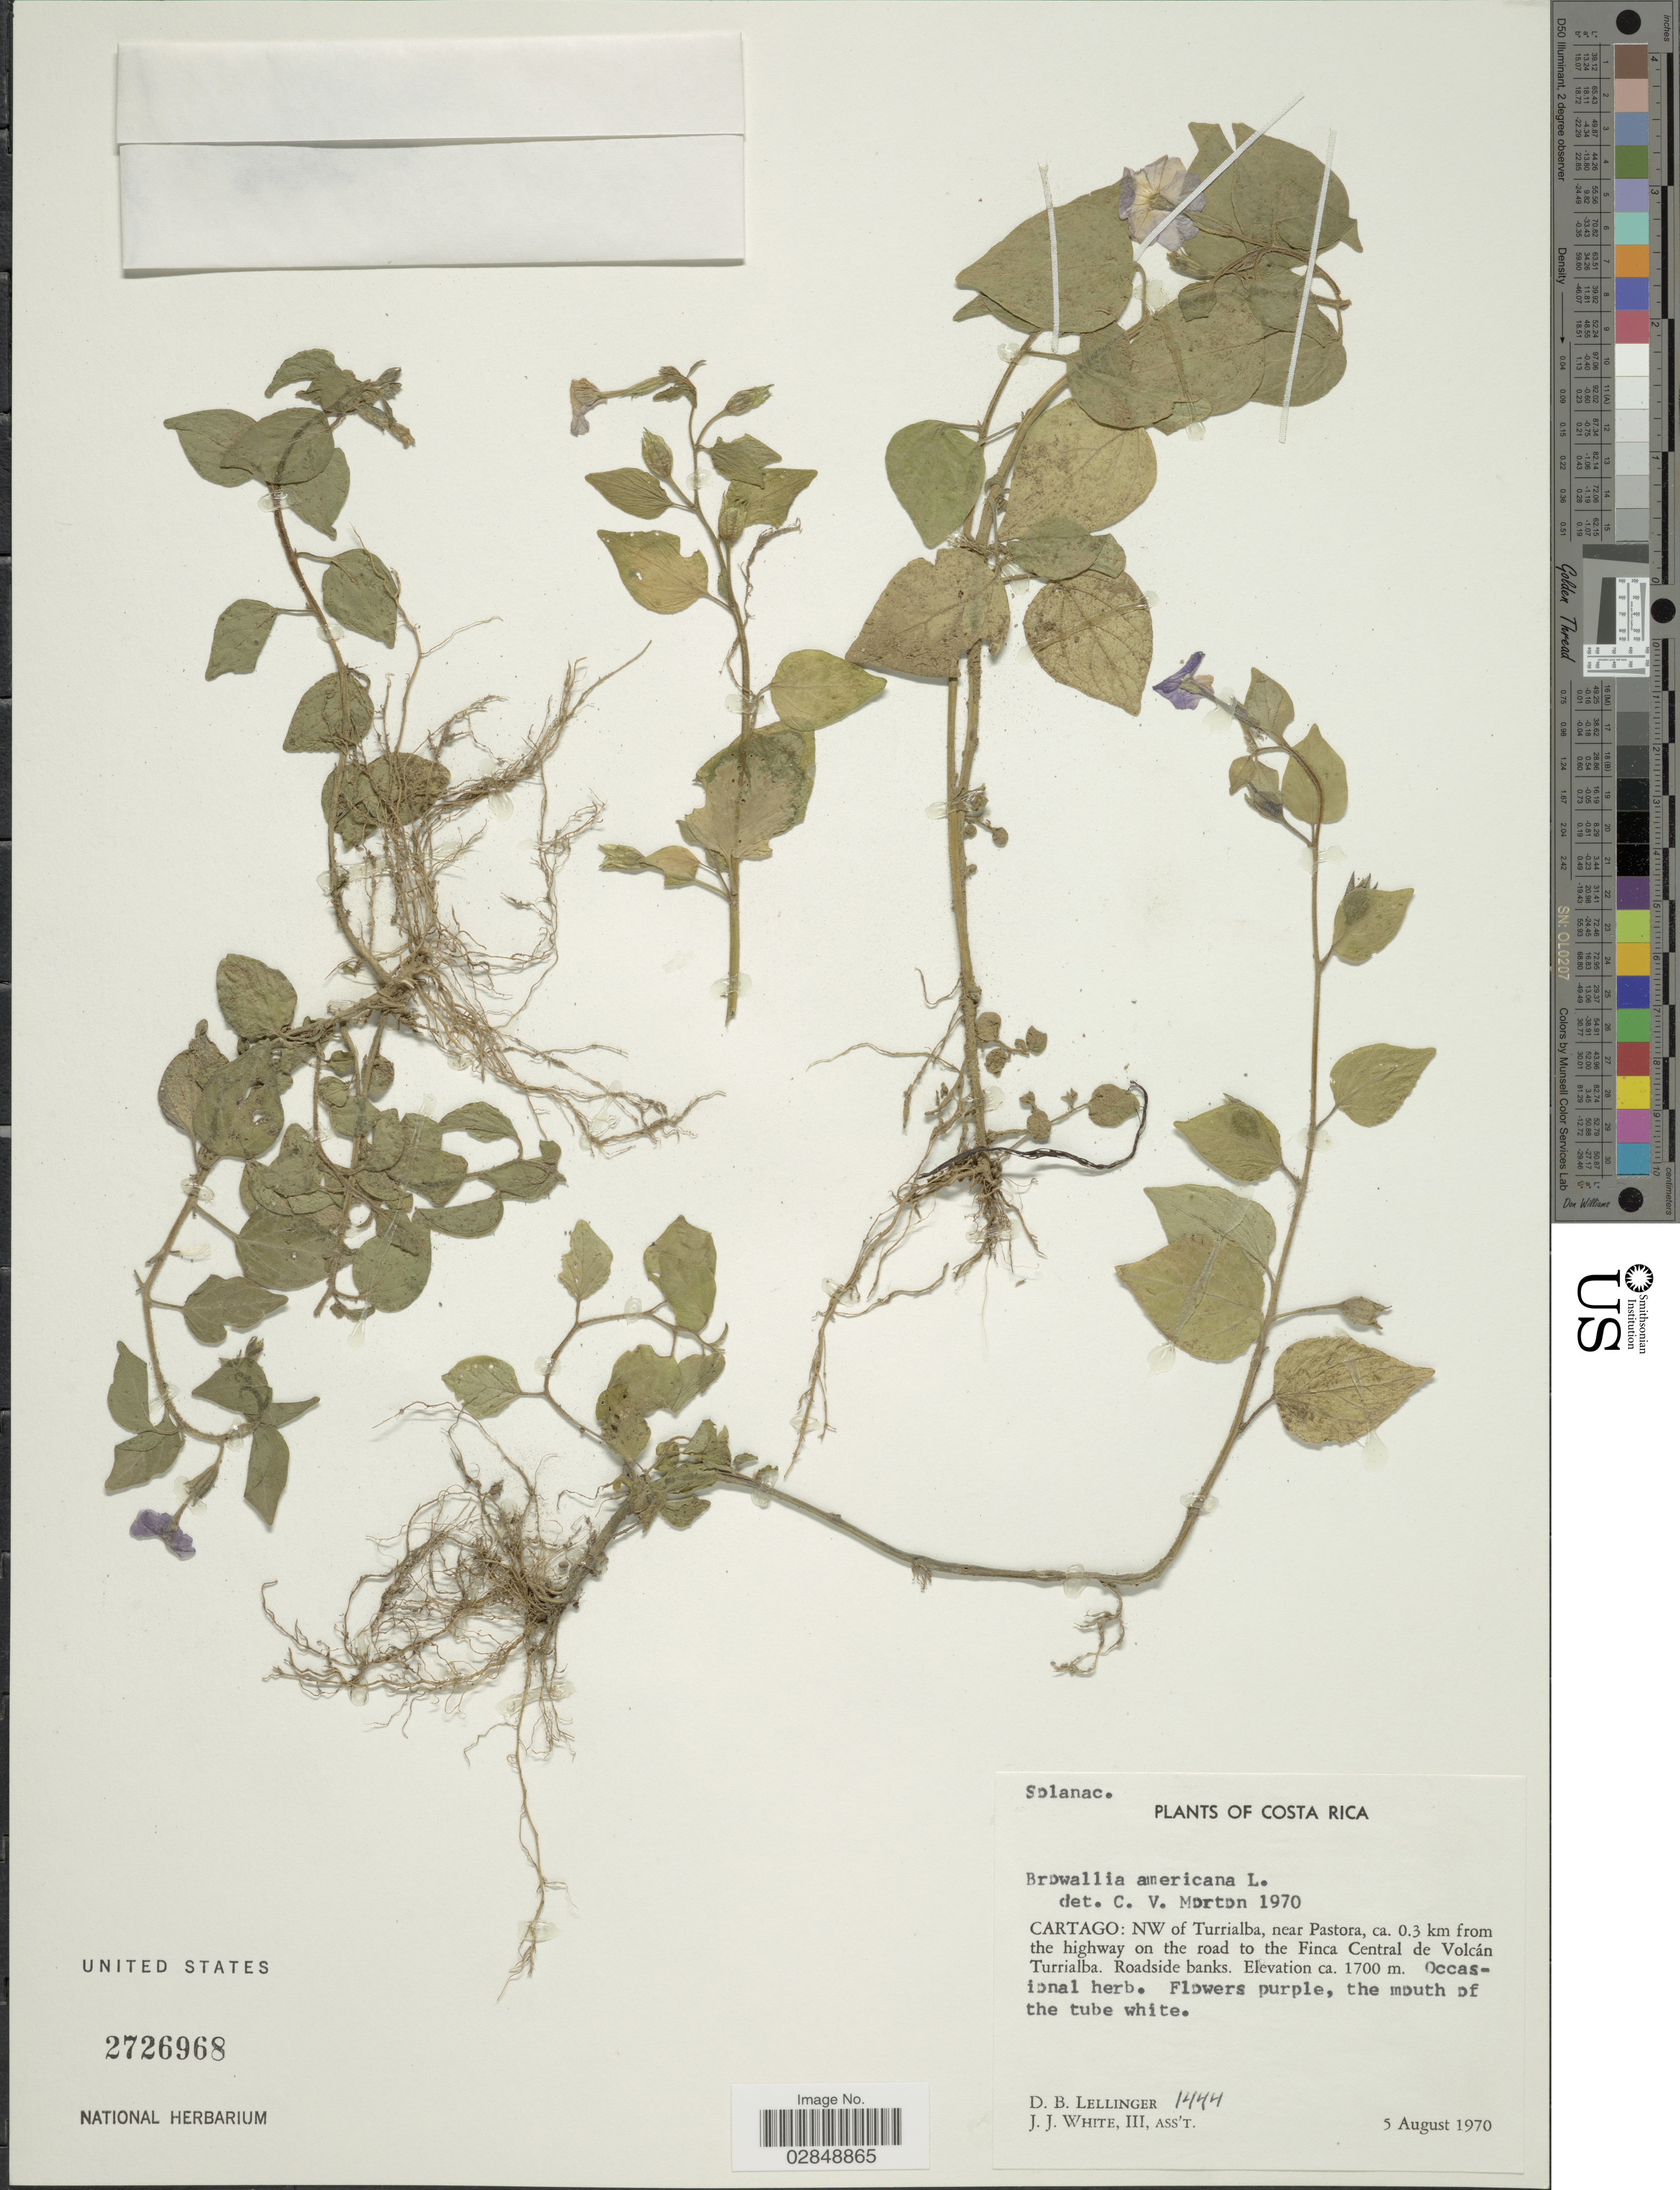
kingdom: Plantae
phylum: Tracheophyta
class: Magnoliopsida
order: Solanales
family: Solanaceae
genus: Browallia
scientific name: Browallia americana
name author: L.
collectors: D. B. Lellinger & J. J. White III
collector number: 1444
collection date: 1970-08-05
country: Costa Rica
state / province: Cartago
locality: NW of Turrialba, near Pastora, ca. 0.3 km from the highway on the road to the Finca Central de Volcán Turrialba.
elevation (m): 1700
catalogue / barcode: US 2726968